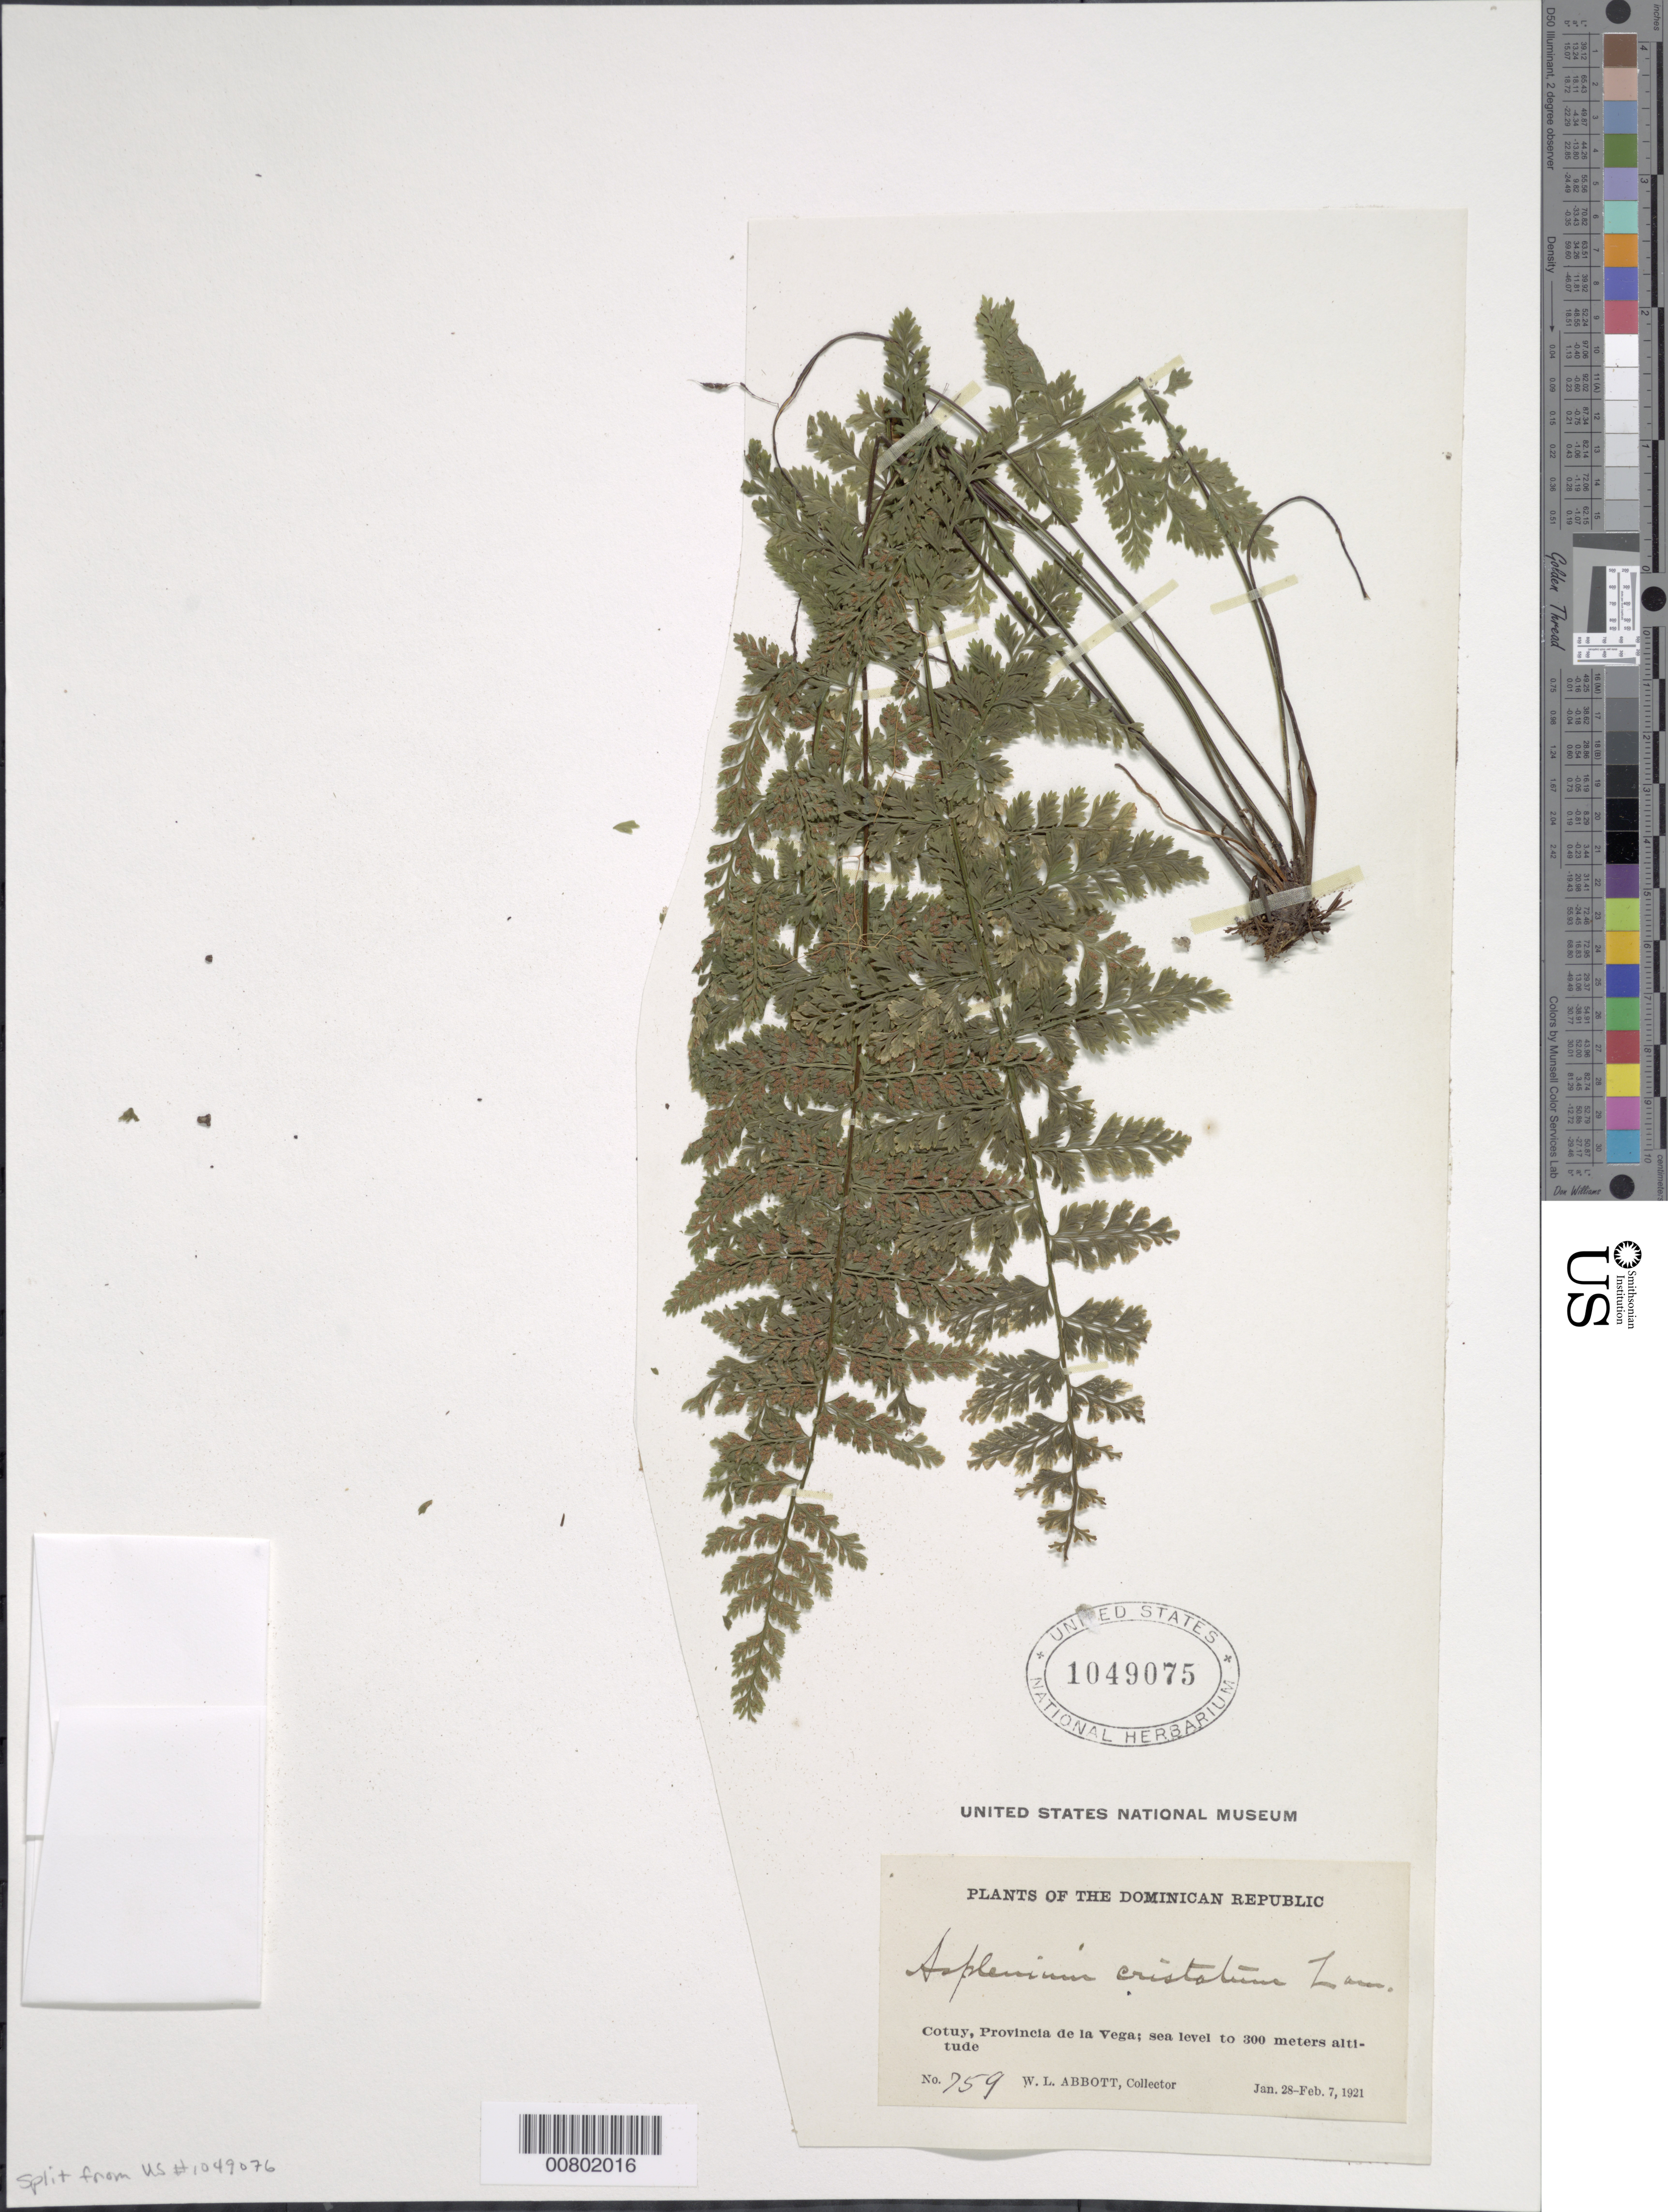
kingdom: Plantae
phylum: Tracheophyta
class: Polypodiopsida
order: Polypodiales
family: Aspleniaceae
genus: Asplenium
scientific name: Asplenium cristatum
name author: Lam.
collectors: W. L. Abbott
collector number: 759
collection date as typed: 28 Jan 1921 to 07 Jan 1921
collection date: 1921-01-07/1921-01-28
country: Dominican Republic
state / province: La Vega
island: Hispaniola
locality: Cotuy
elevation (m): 0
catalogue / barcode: US 1049075